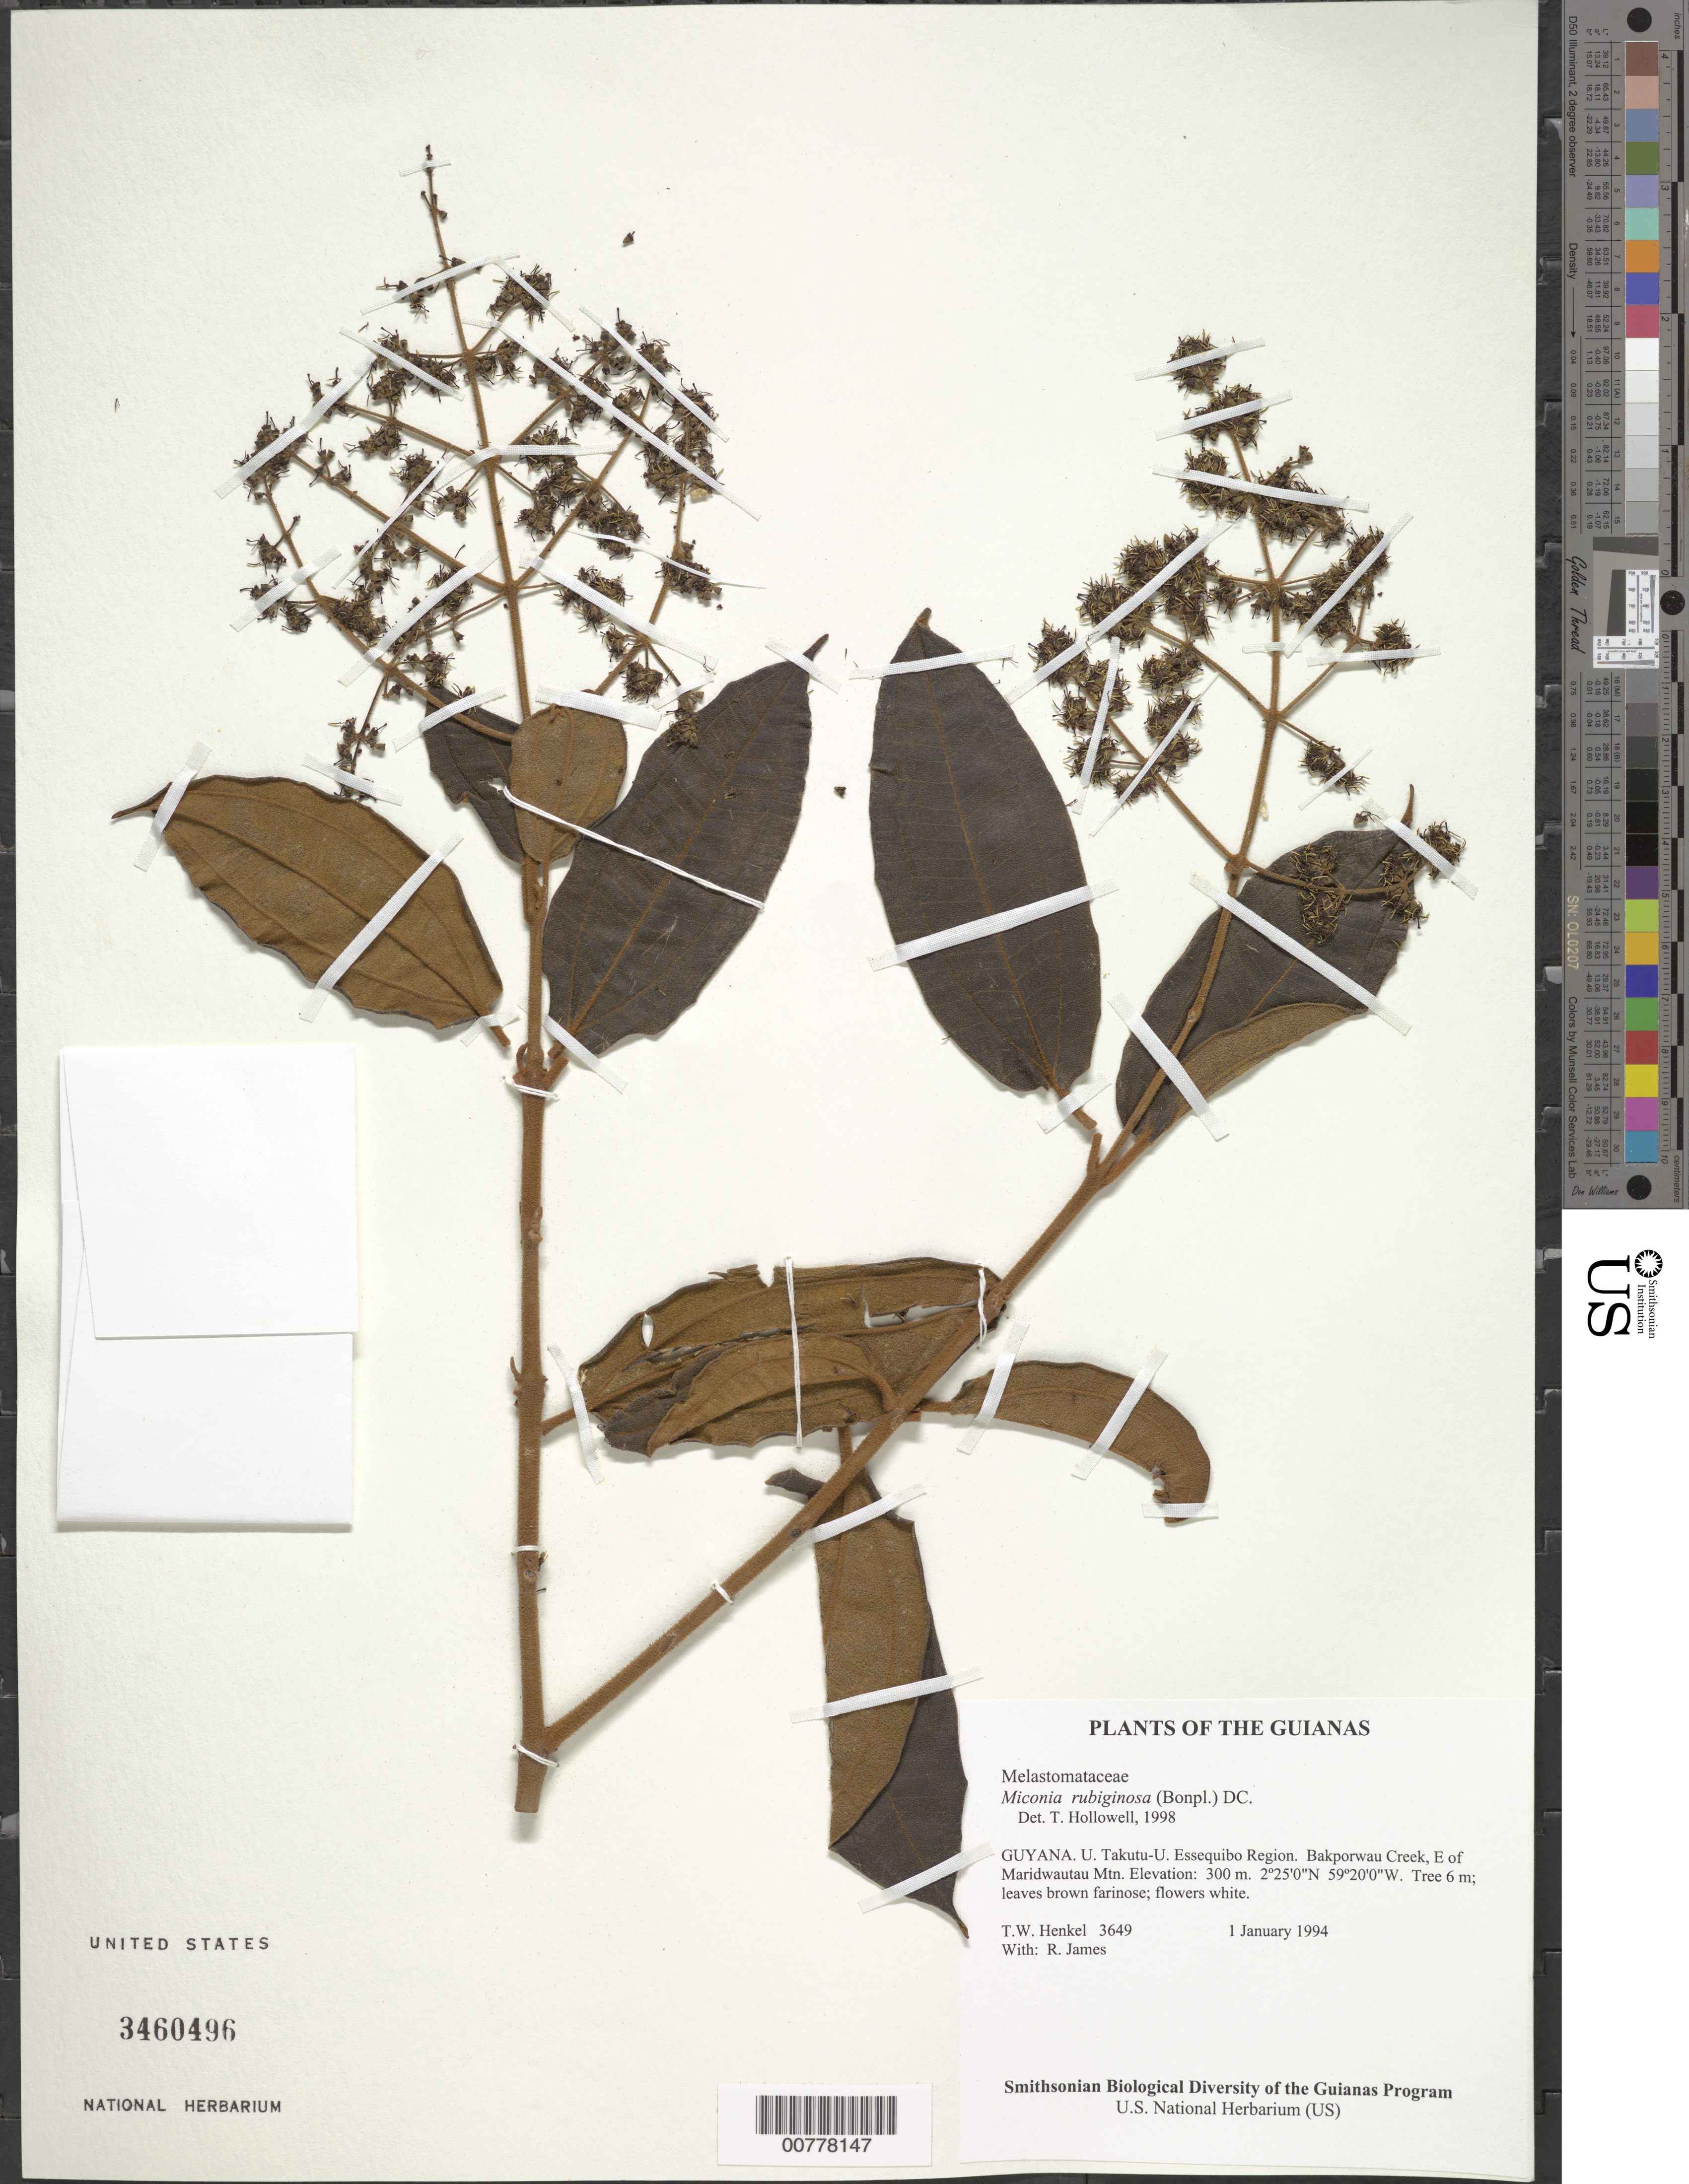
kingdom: Plantae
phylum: Tracheophyta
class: Magnoliopsida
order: Myrtales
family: Melastomataceae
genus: Miconia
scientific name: Miconia rubiginosa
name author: (Bonpl.) DC.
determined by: Hollowell, T. H., (BOT), Smithsonian Institution - National Museum of Natural History (UNITED STATES)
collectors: T. Henkel & R. James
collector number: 3649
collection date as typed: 1 January 1994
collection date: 1994-01-01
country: Guyana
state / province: U. Takutu-U. Essequibo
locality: Bakporwau Creek, E of Maridwautau Mtn.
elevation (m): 300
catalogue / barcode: US 3460496